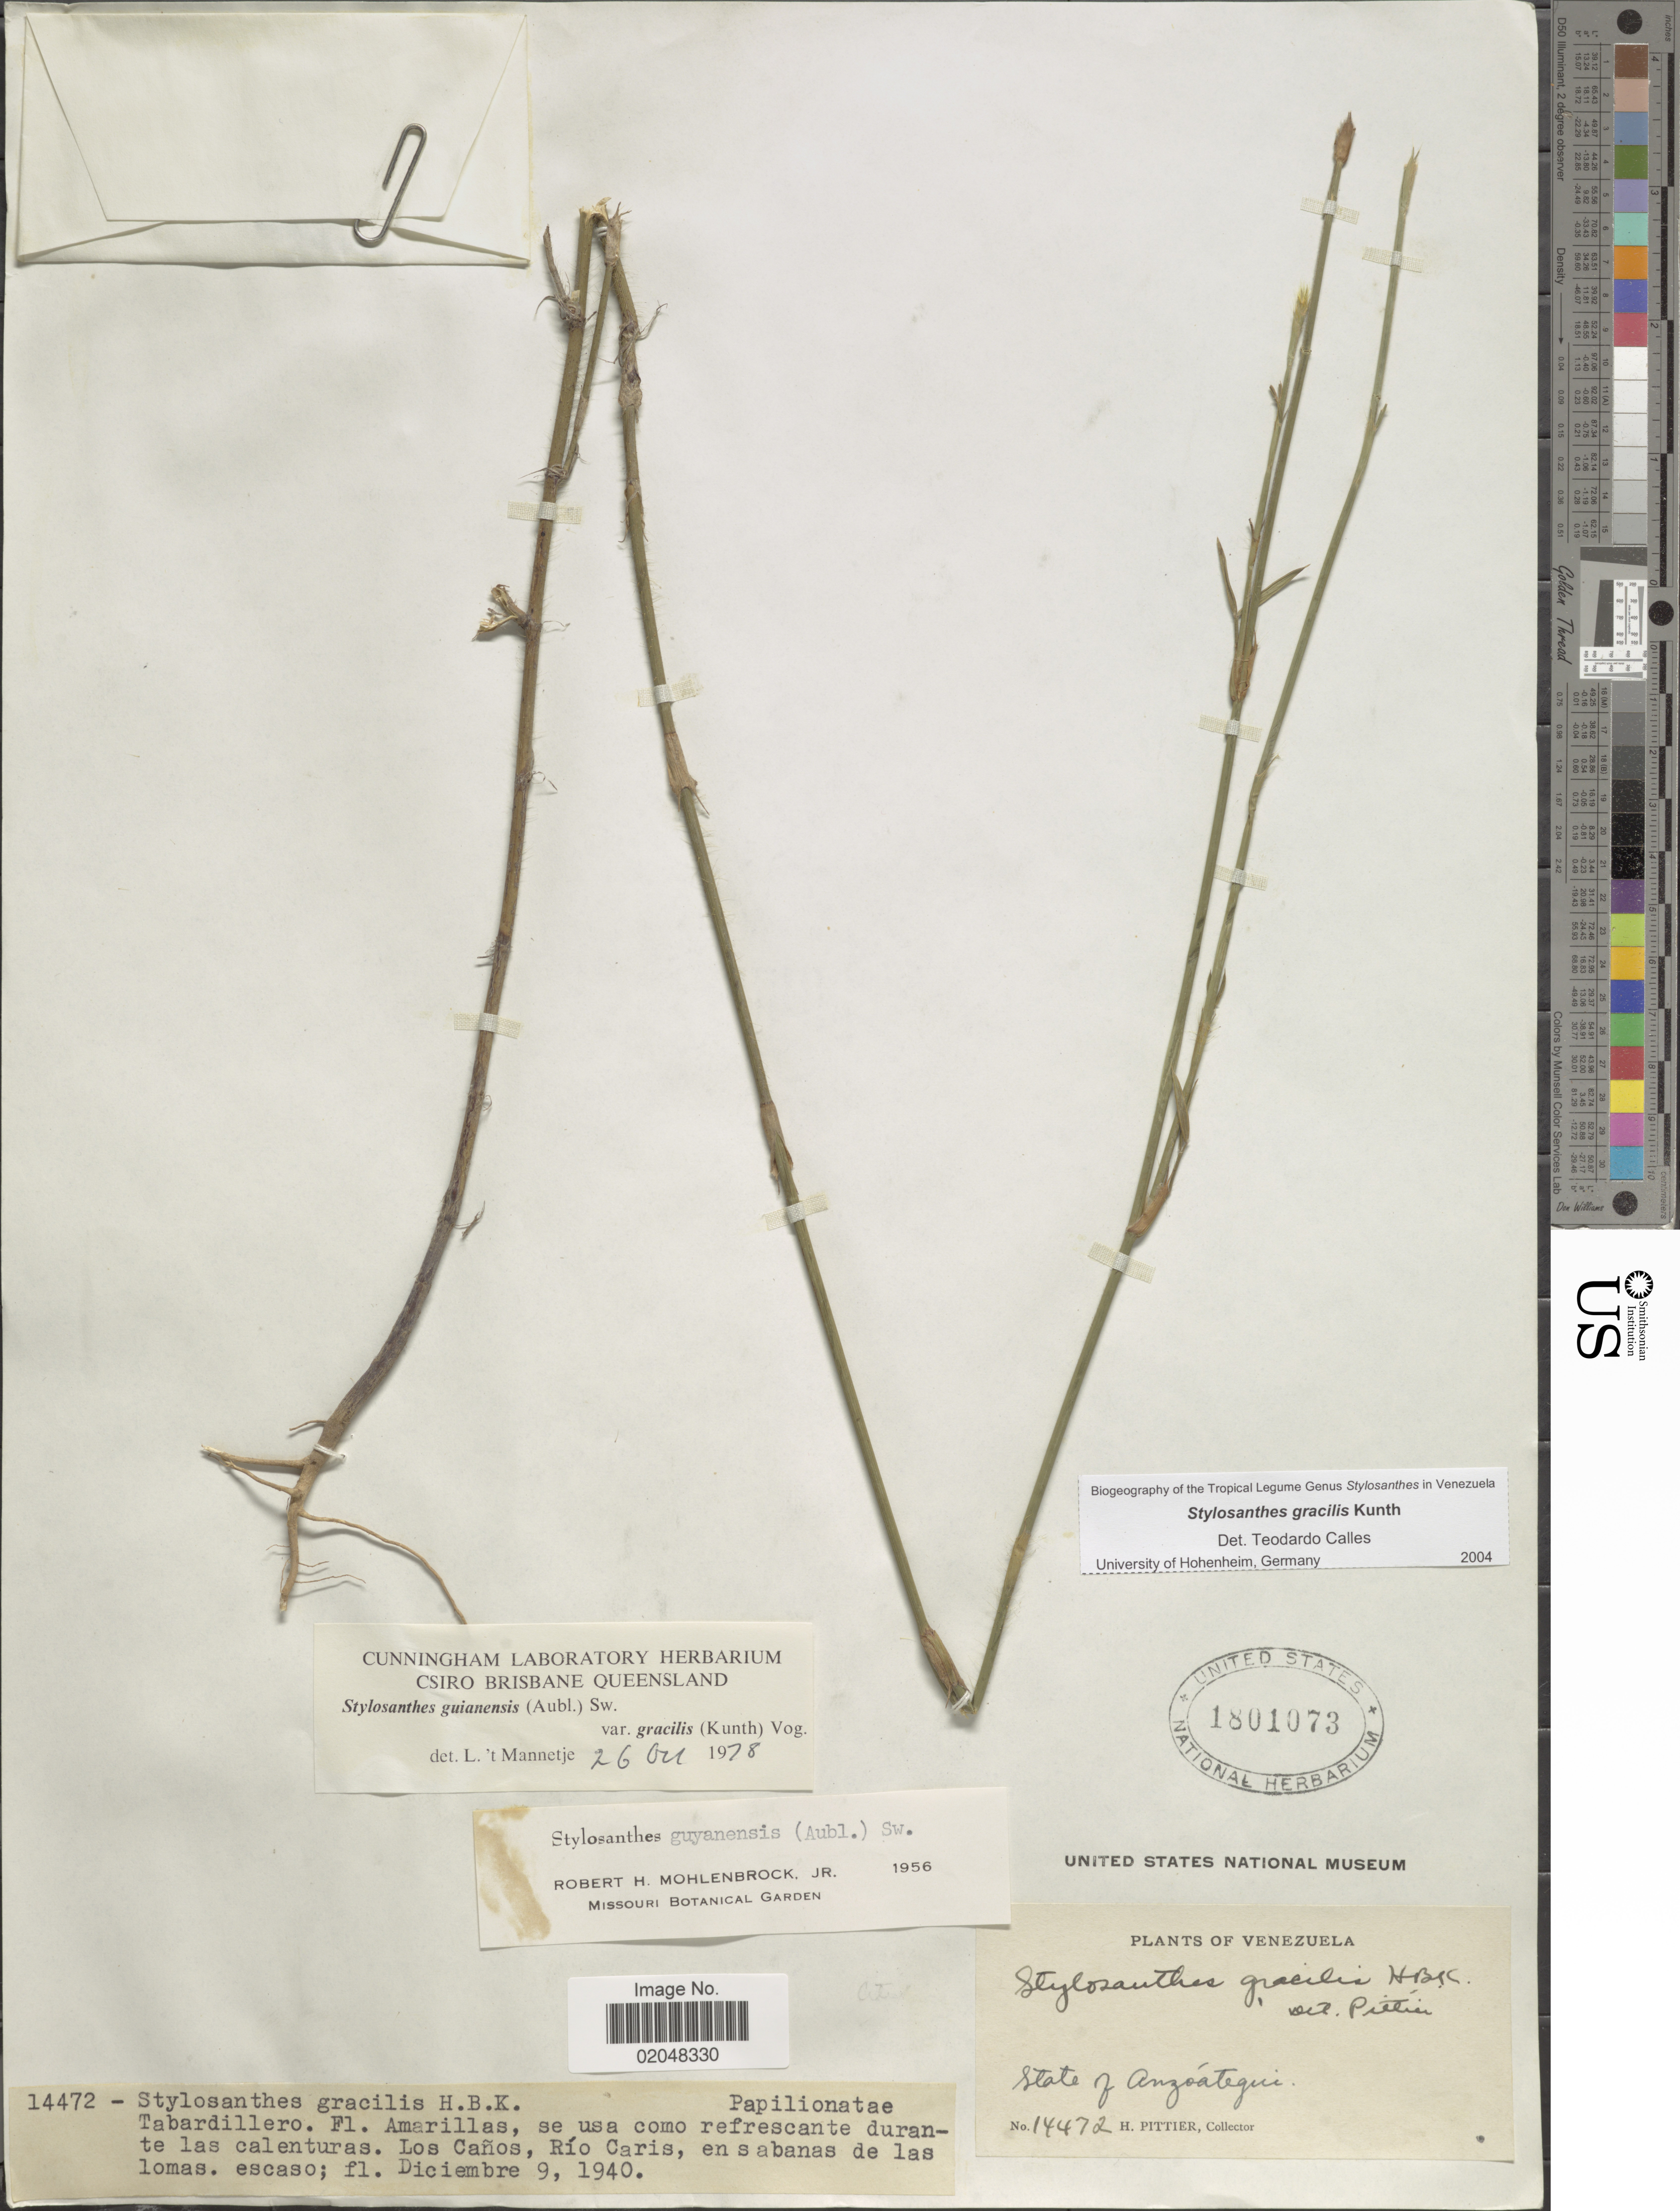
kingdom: Plantae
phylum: Tracheophyta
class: Magnoliopsida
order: Fabales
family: Fabaceae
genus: Stylosanthes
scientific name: Stylosanthes guianensis var. gracilis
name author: (Kunth) Vogel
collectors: H. F. Pittier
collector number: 14472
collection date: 1940-12-09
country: Venezuela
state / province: Anzoategui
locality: Tabardillero, Los Canos, Rio Caris, en sabanas de las lomas, escaso.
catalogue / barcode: US 1801073